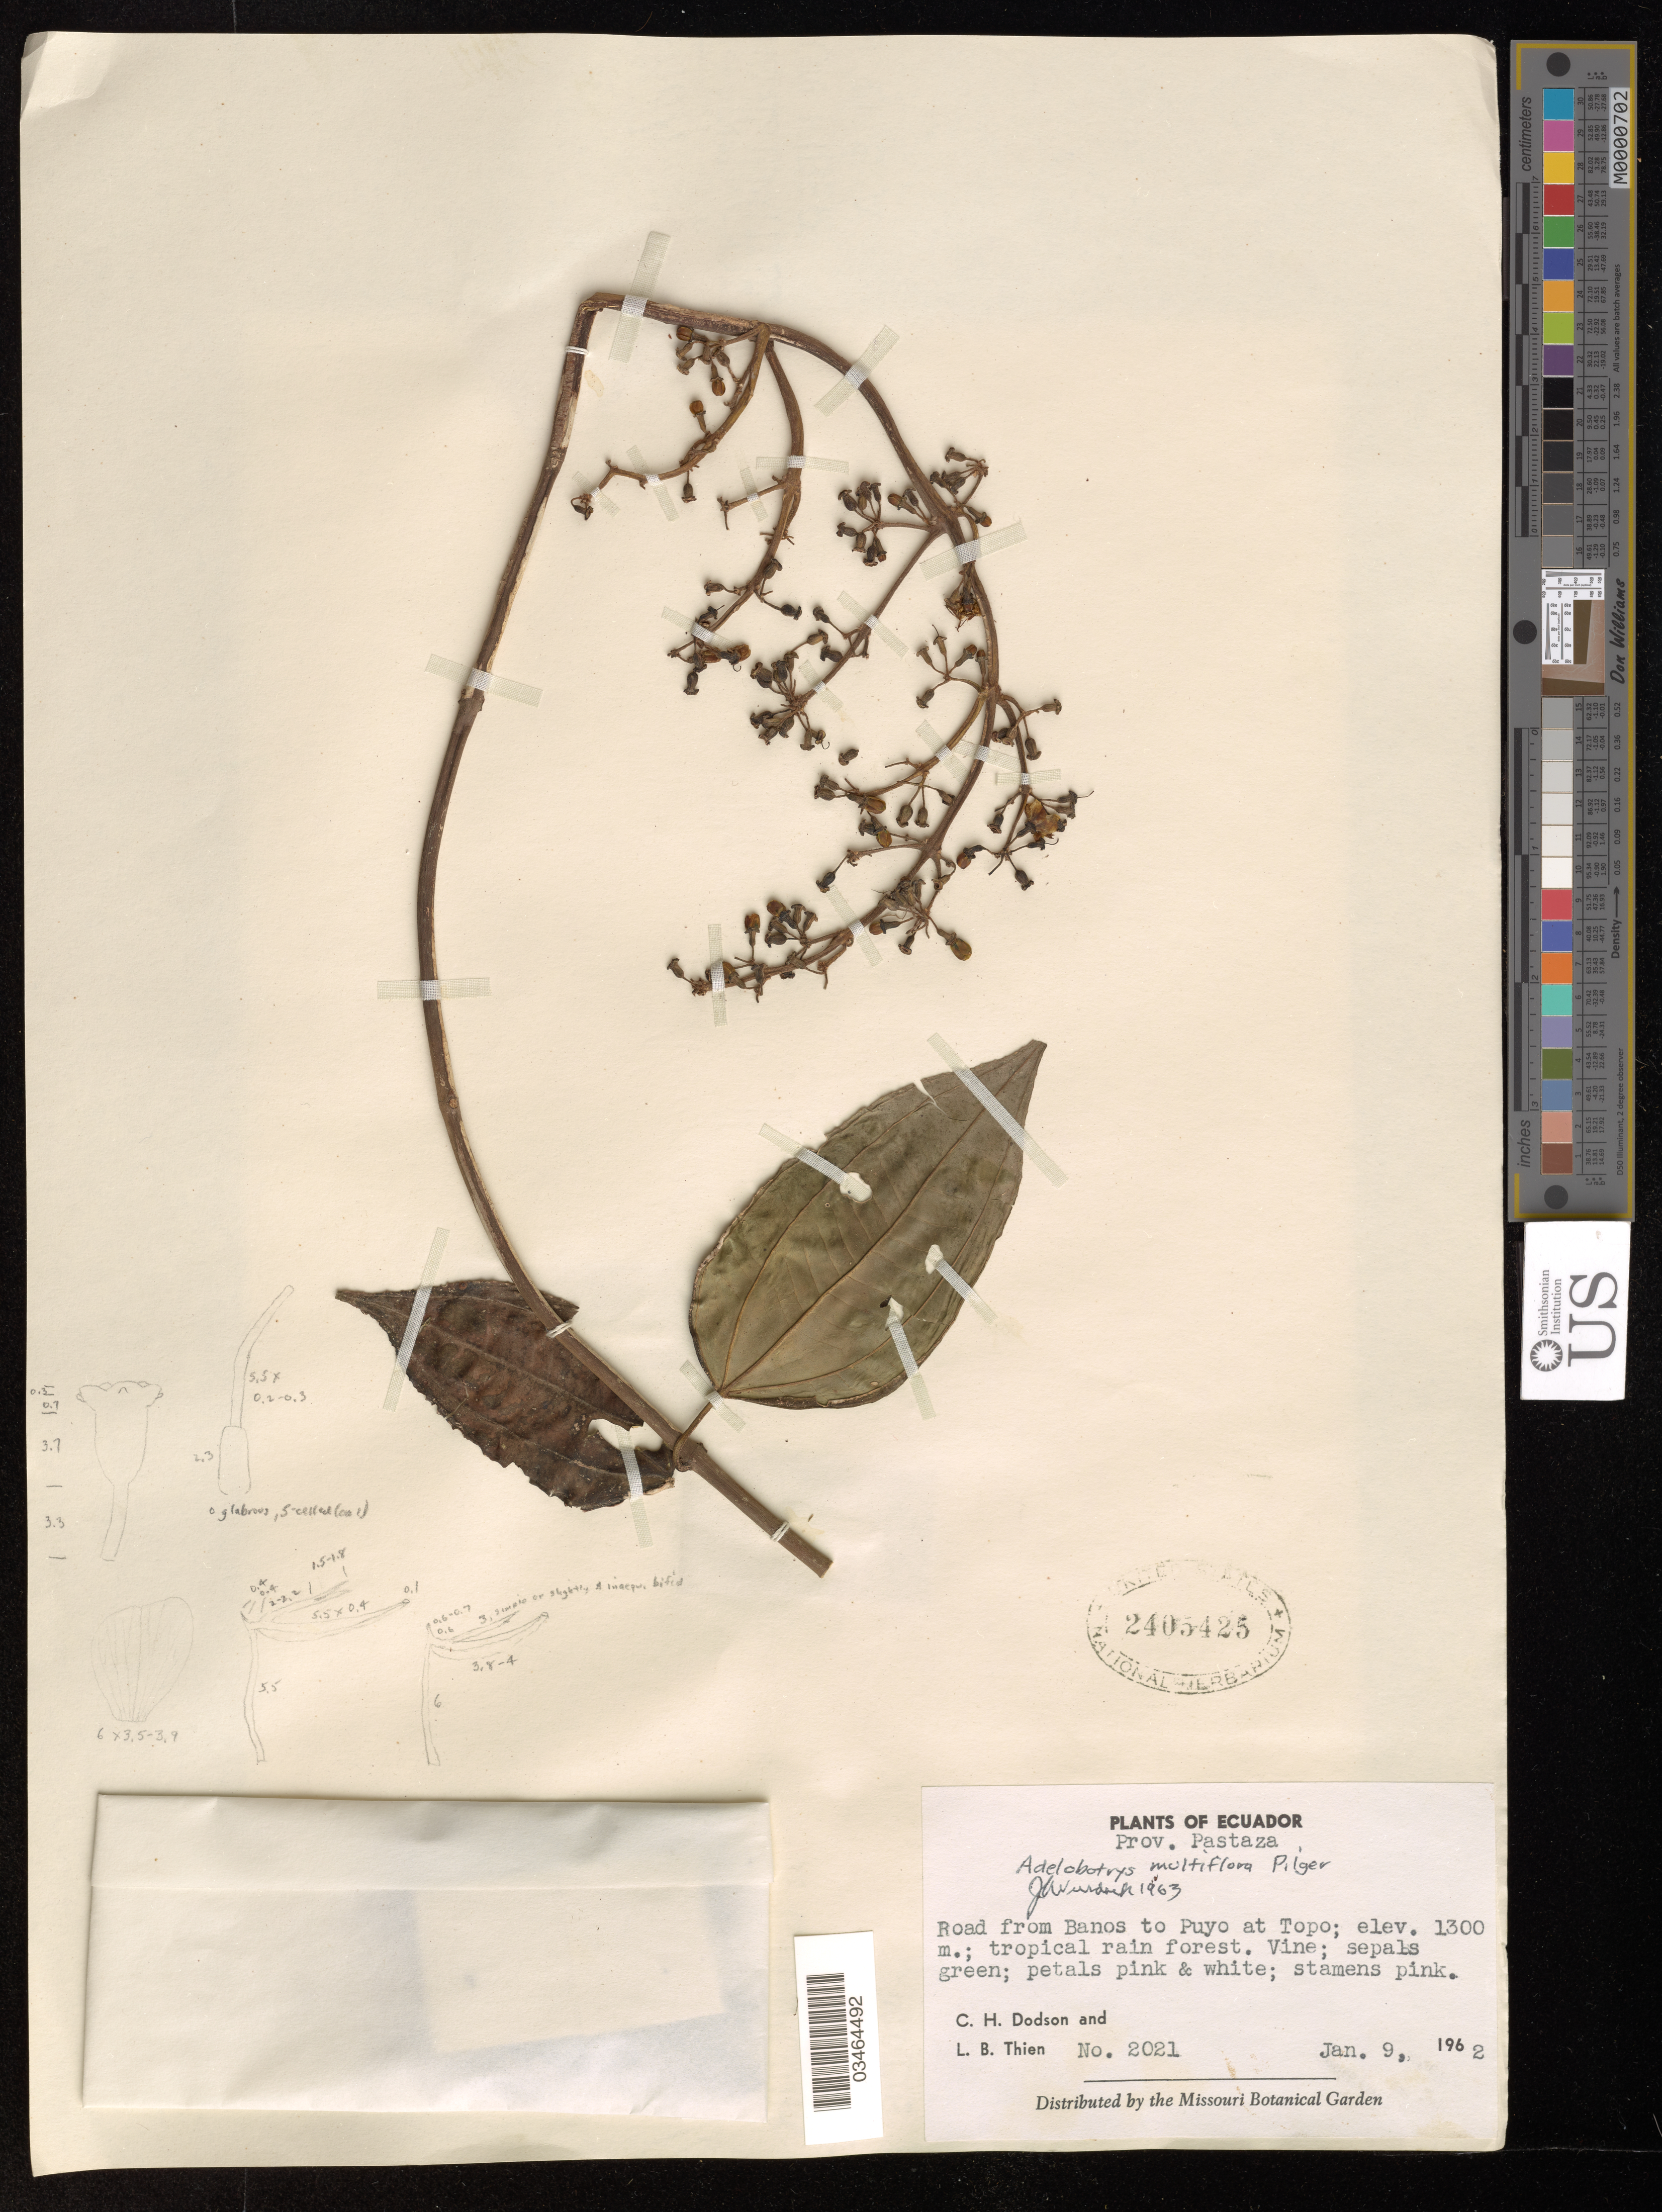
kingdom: Plantae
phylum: Tracheophyta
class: Magnoliopsida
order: Myrtales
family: Melastomataceae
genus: Adelobotrys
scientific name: Adelobotrys multiflora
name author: Pilger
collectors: C. H. Dodson & L. Thien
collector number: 2021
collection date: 1962-01-09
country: Ecuador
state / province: Pastaza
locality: Road from Banos to Puyo at Topo.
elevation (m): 1300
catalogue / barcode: US 2405425